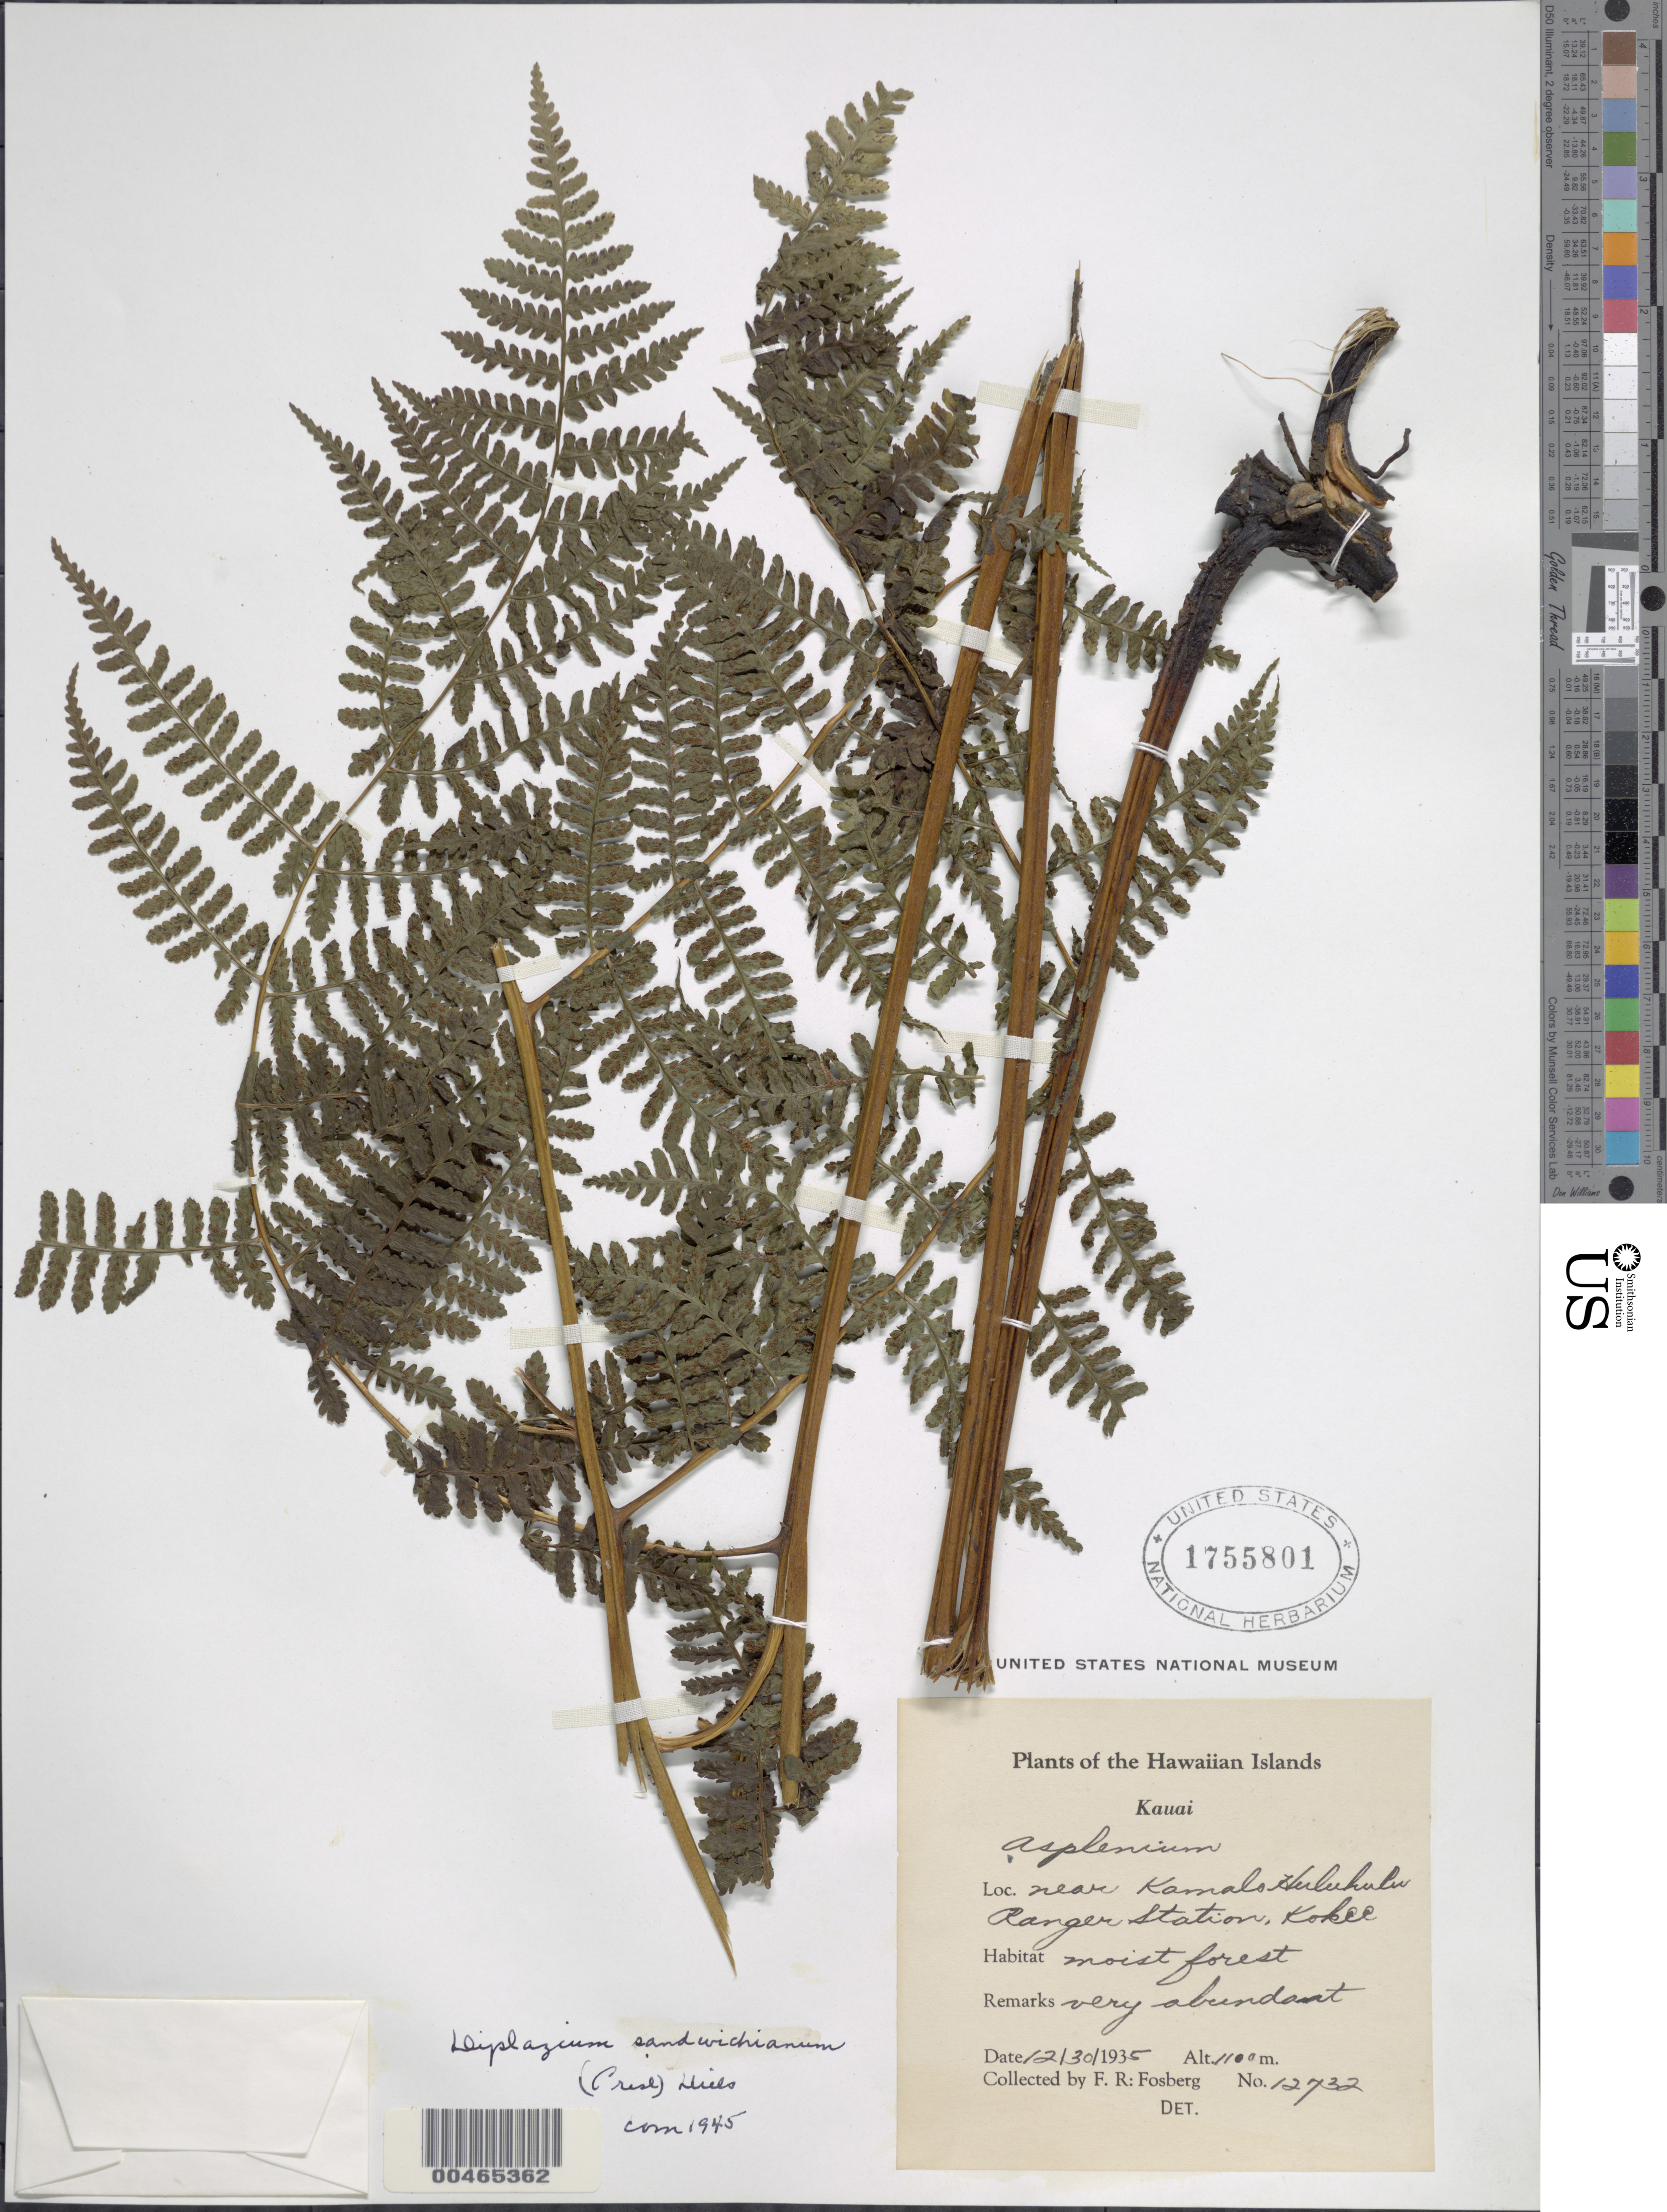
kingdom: Plantae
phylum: Tracheophyta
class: Polypodiopsida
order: Polypodiales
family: Athyriaceae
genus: Diplazium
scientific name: Diplazium sandwichianum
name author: (C. Presl) Diels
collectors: F. R. Fosberg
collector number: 12732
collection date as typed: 30 Dec 1935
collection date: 1935-12-30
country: United States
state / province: Hawaii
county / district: Kauai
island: Kaua'i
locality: Near Kamalo Huluhulu Ranger Station, Kokee, Kauai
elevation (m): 1100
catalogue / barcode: US 1755801